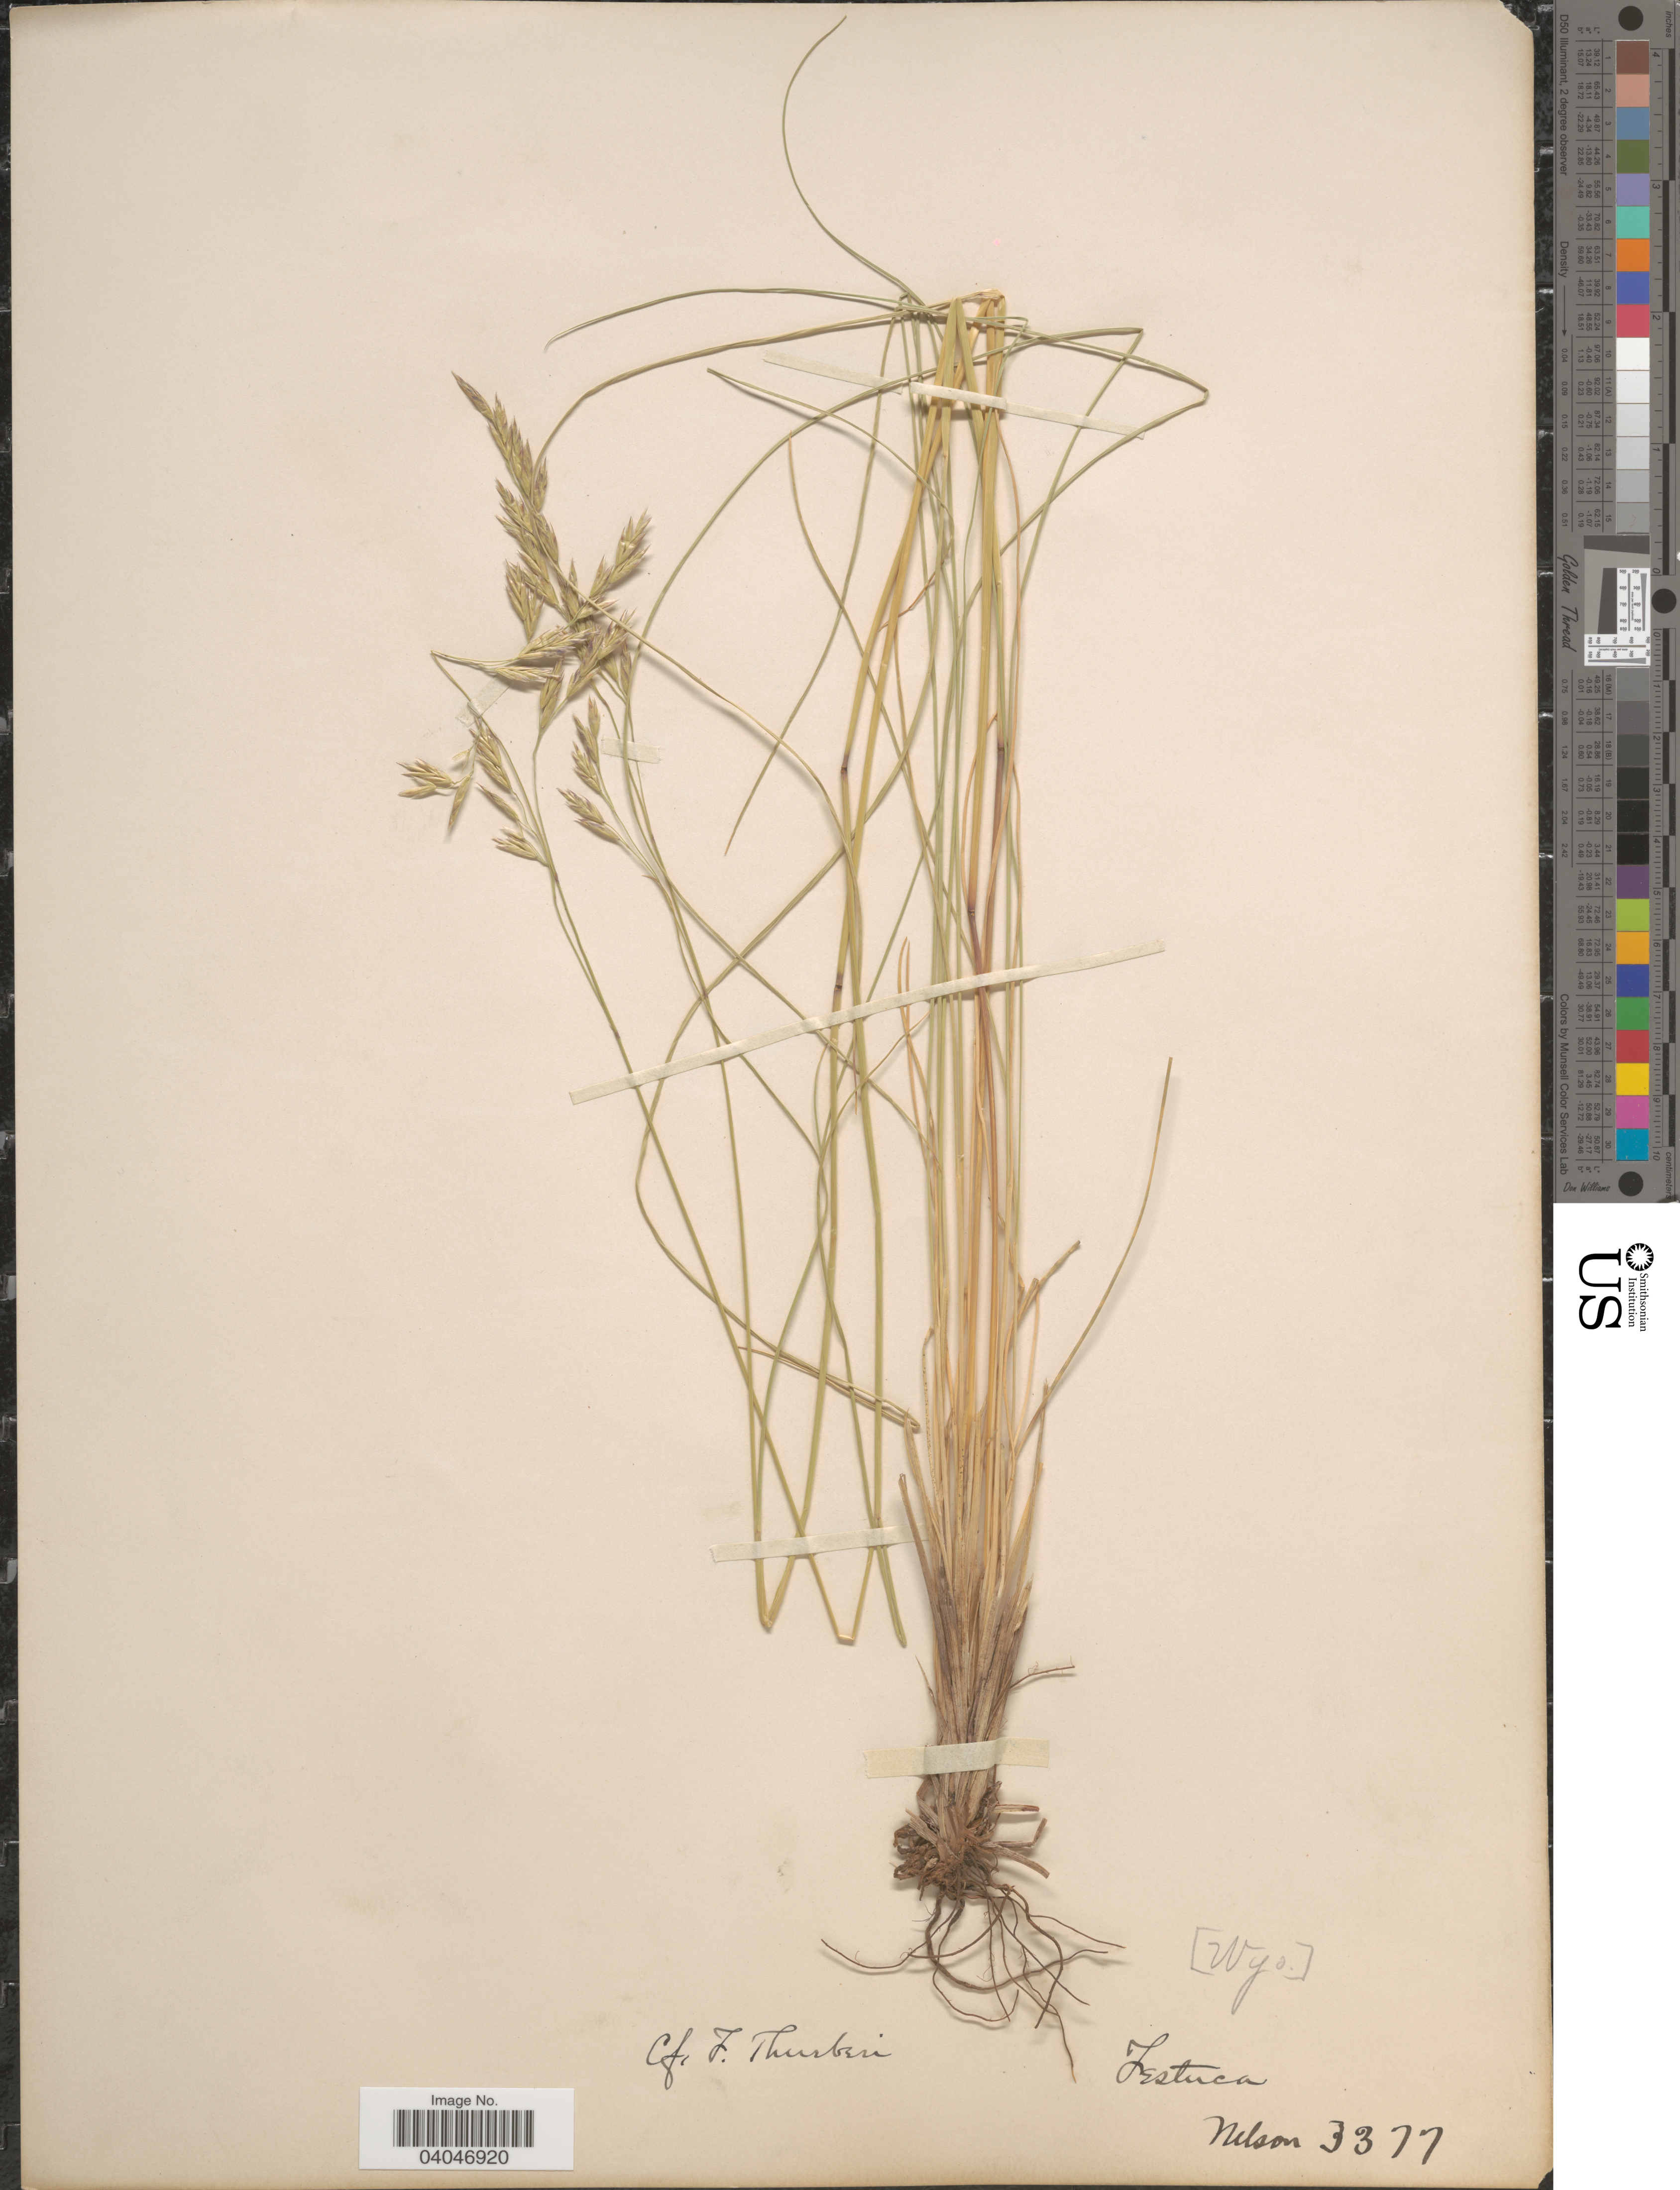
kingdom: Plantae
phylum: Tracheophyta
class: Liliopsida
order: Poales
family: Poaceae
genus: Festuca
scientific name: Festuca thurberi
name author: Vasey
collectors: Nelson, --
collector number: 3377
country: United States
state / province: Wyoming